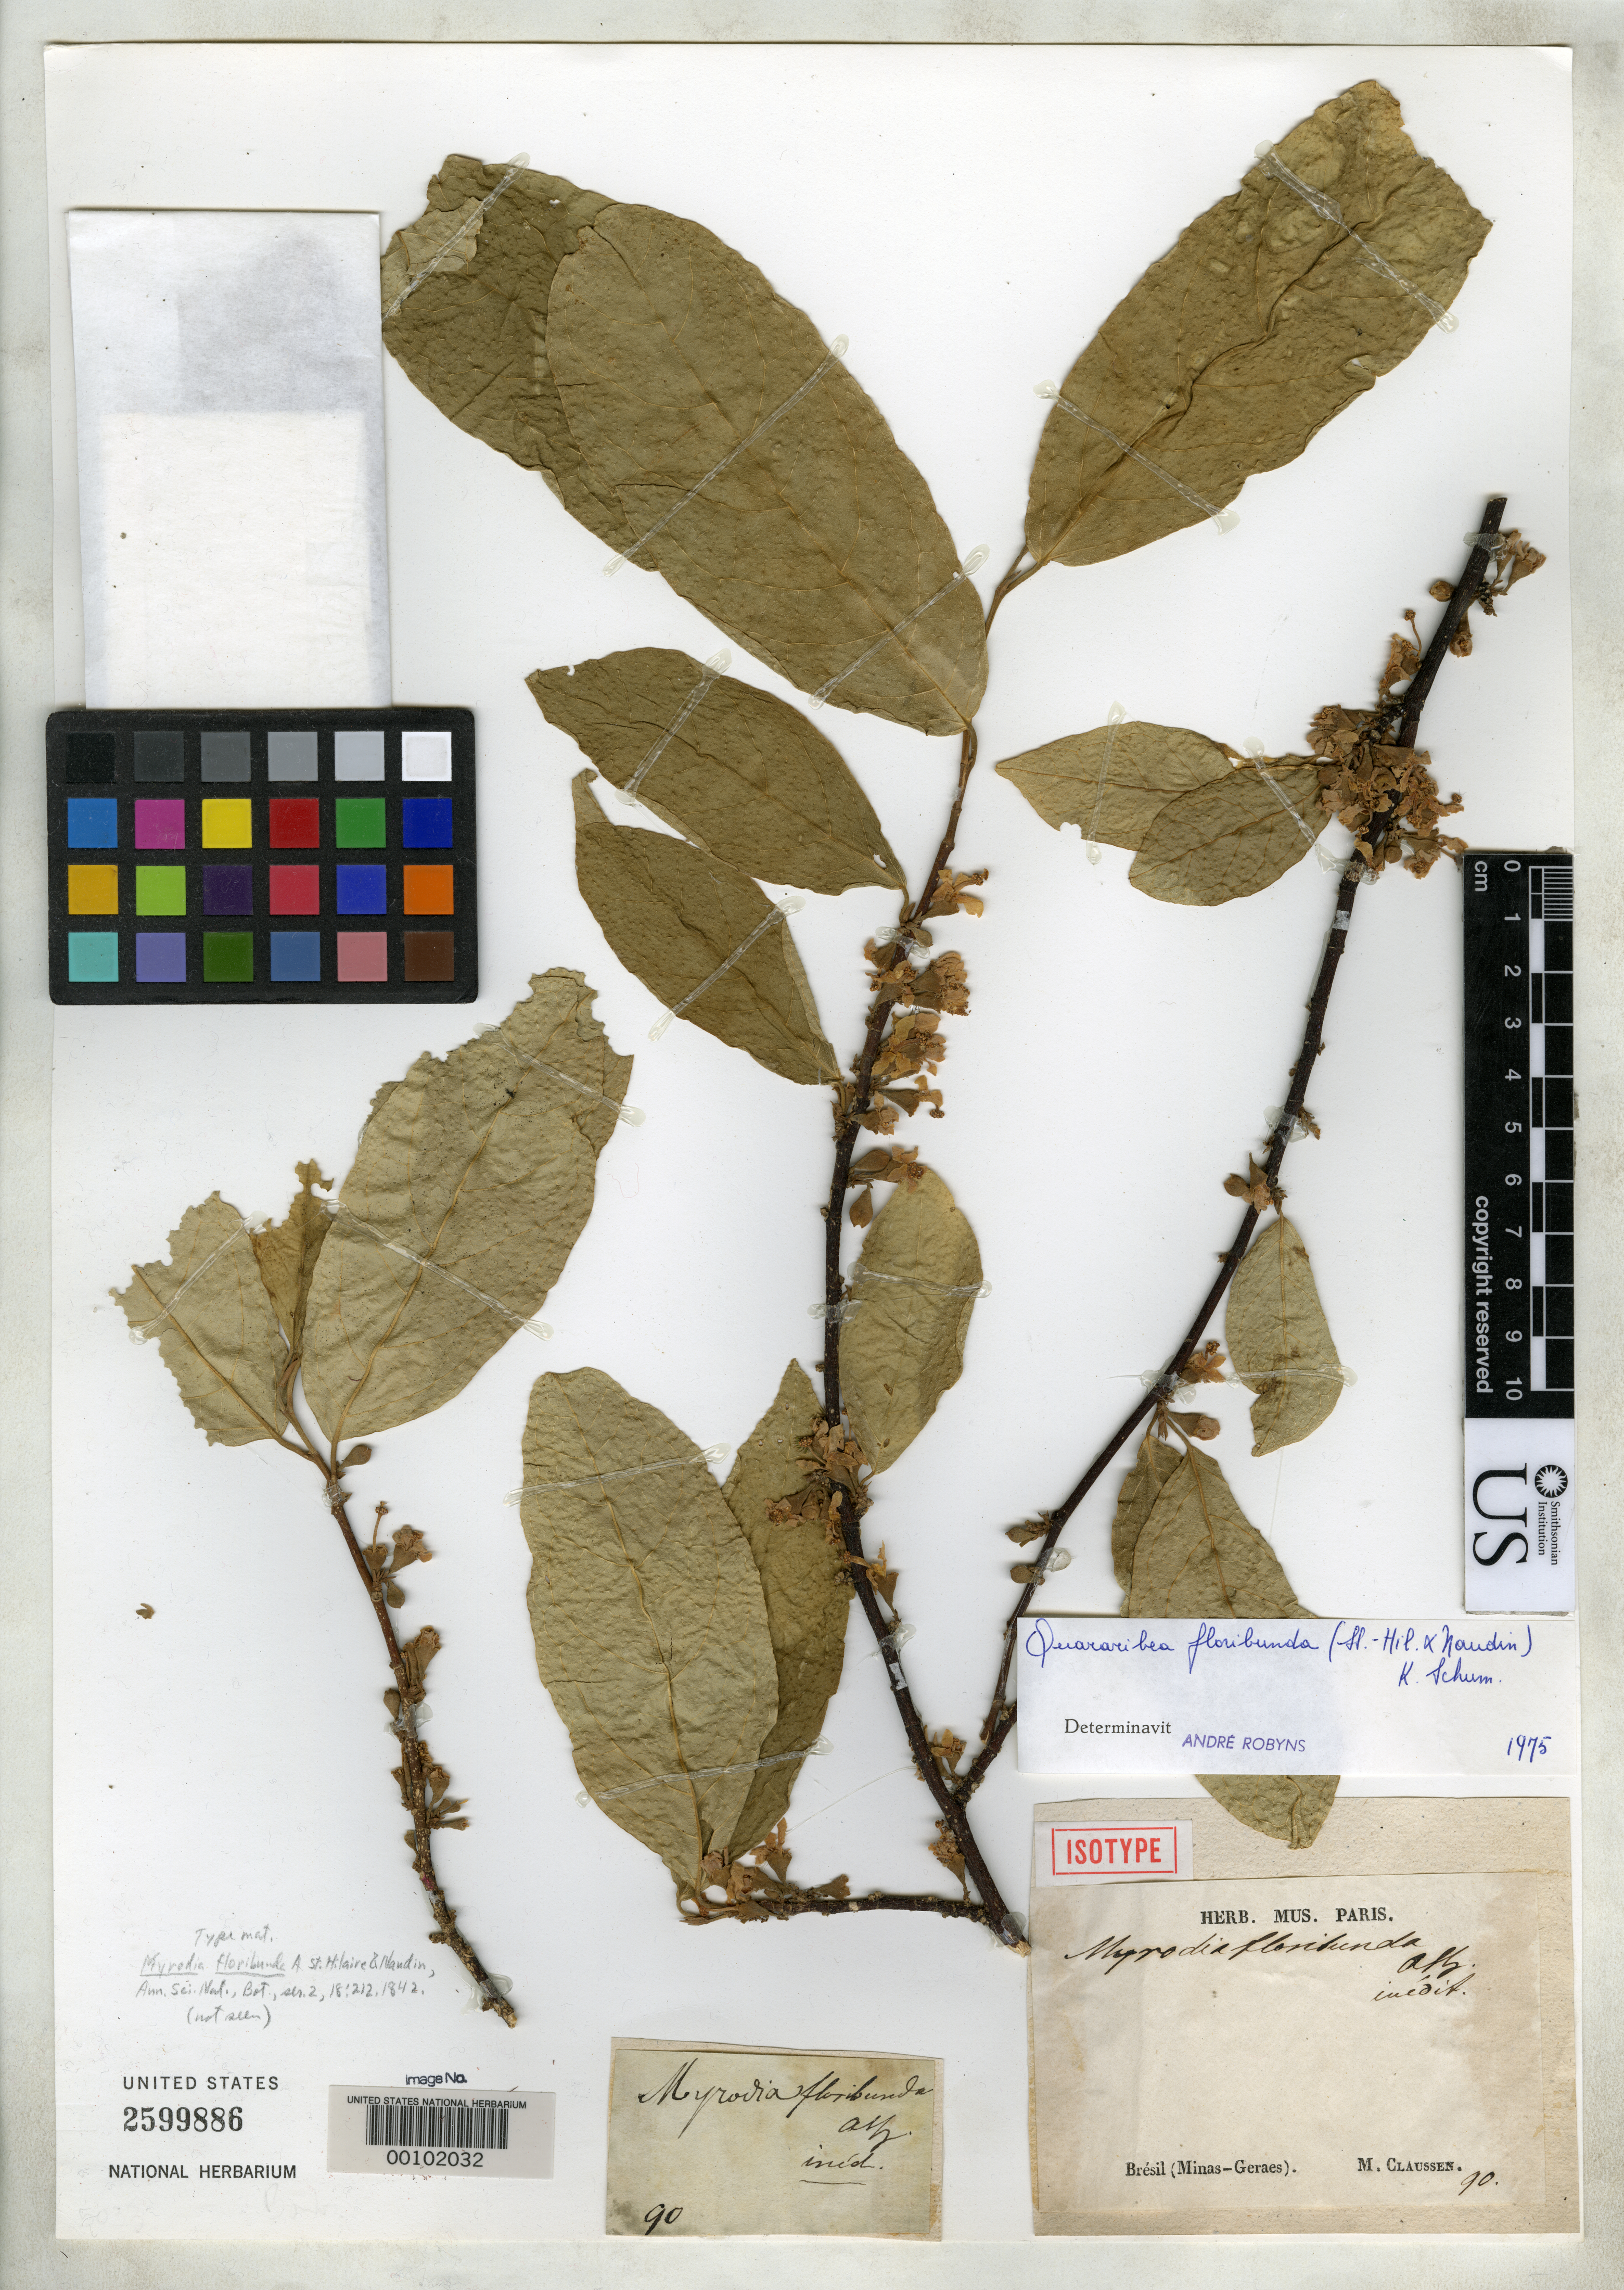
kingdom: Plantae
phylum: Tracheophyta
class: Magnoliopsida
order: Malvales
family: Malvaceae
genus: Myrodia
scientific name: Myrodia floribunda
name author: A. St.-Hil. & Naudin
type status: Isotype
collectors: P. Claussen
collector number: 90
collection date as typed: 1838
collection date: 1838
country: Brazil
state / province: Minas Gerais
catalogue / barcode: US 2599886